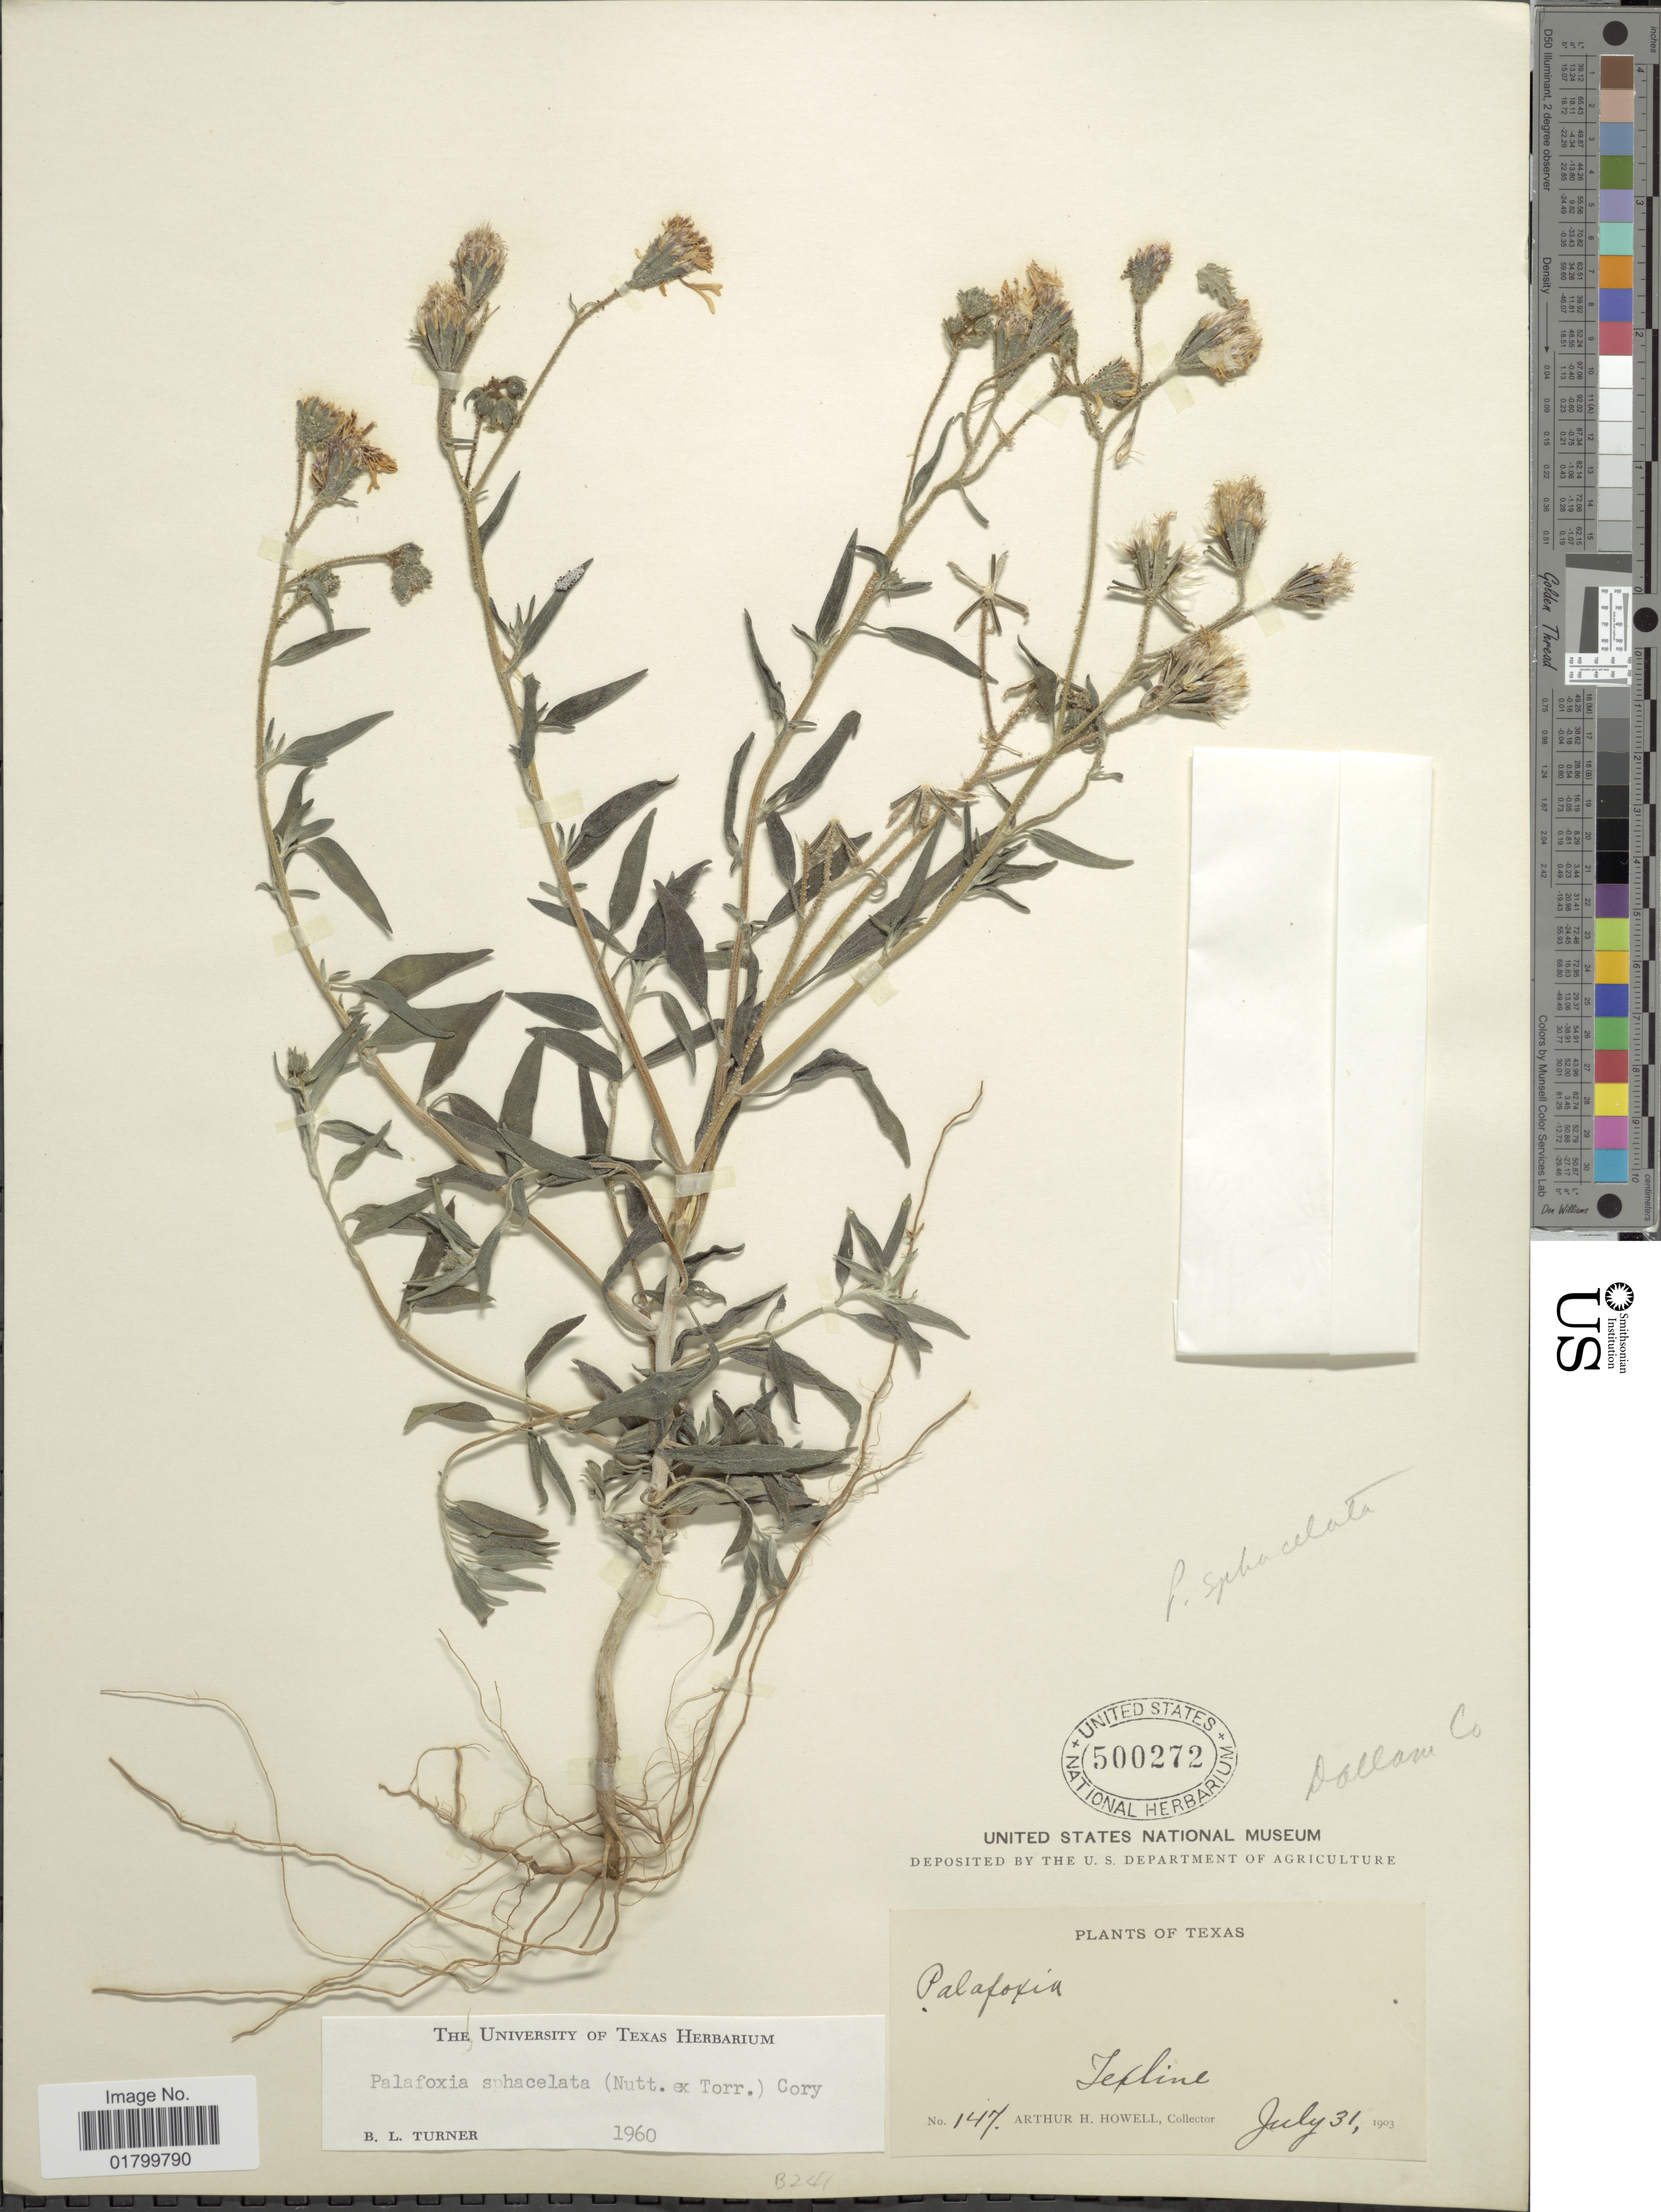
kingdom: Plantae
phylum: Tracheophyta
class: Magnoliopsida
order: Asterales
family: Asteraceae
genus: Palafoxia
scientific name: Palafoxia sphacelata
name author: (Nutt. ex Torr.) Cory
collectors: A. H. Howell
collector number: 147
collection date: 1903-07-31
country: United States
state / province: Texas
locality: Texline, Dallam Co.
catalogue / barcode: US 500272